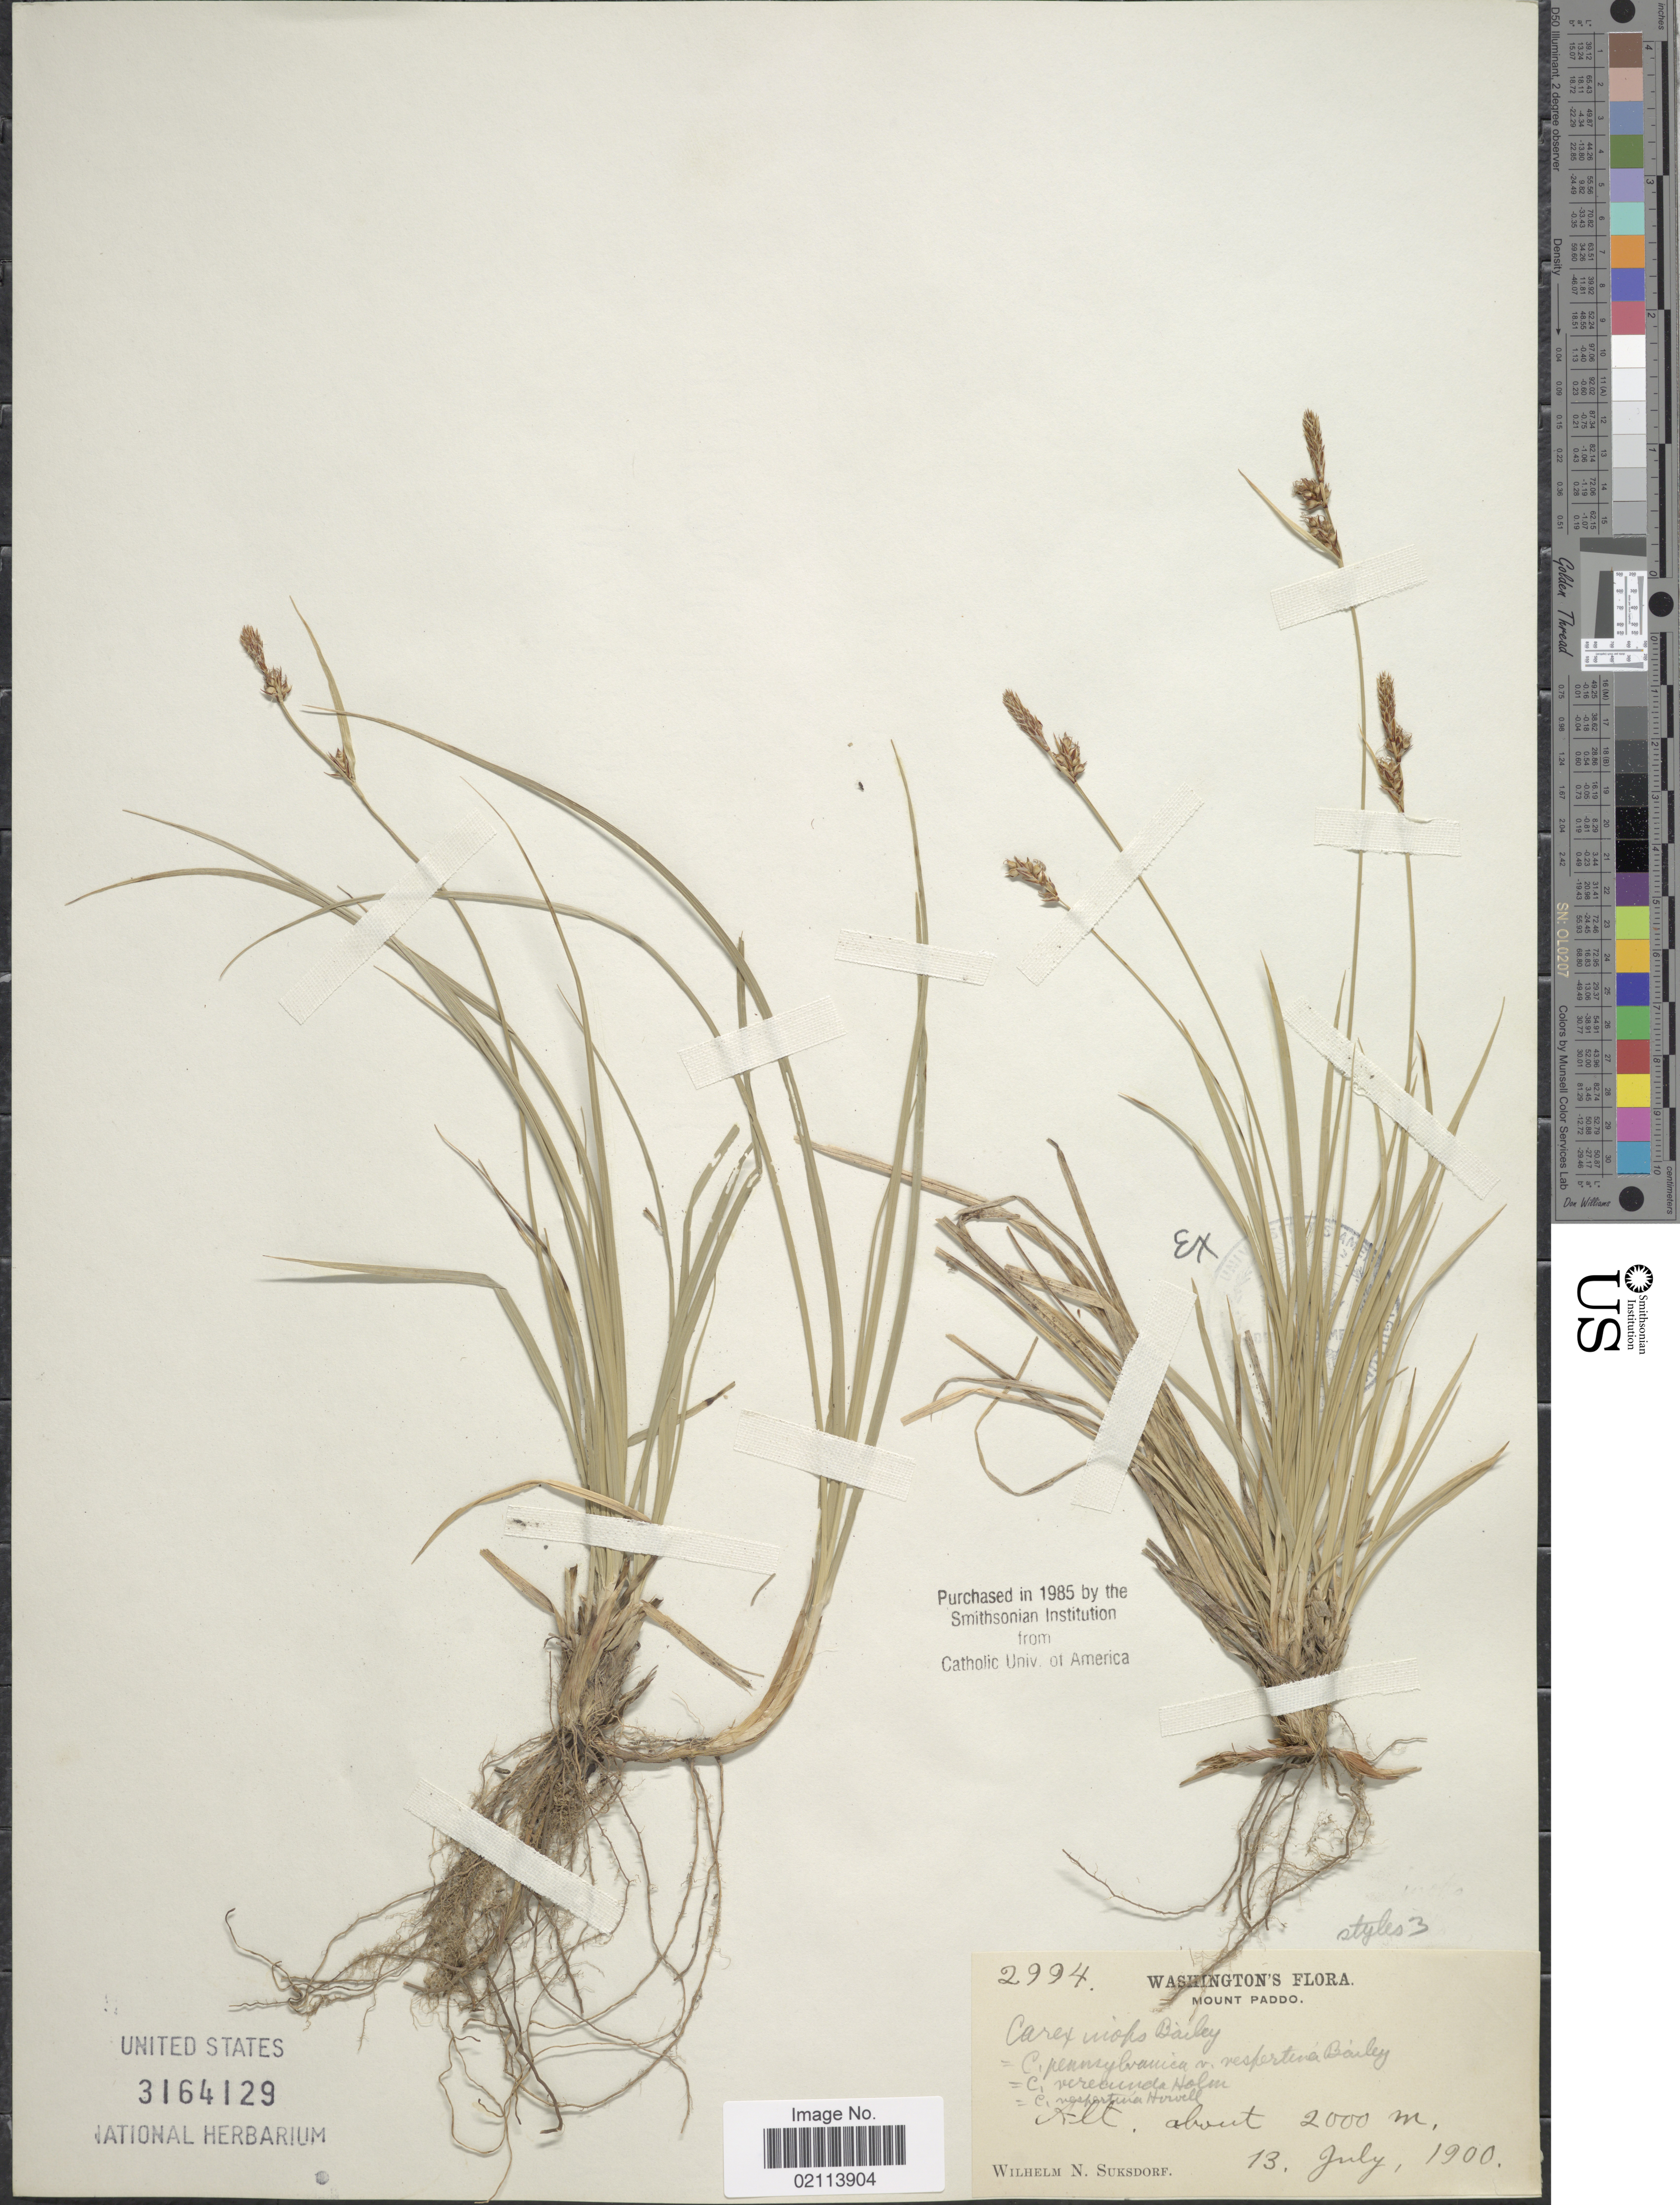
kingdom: Plantae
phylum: Tracheophyta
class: Liliopsida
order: Poales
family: Cyperaceae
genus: Carex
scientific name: Carex inops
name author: L.H. Bailey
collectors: W. N. Suksdorf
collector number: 2994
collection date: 1900-07-13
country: United States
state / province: Washington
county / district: Skamania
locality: Mount Paddo.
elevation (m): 2000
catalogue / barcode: US 3164129